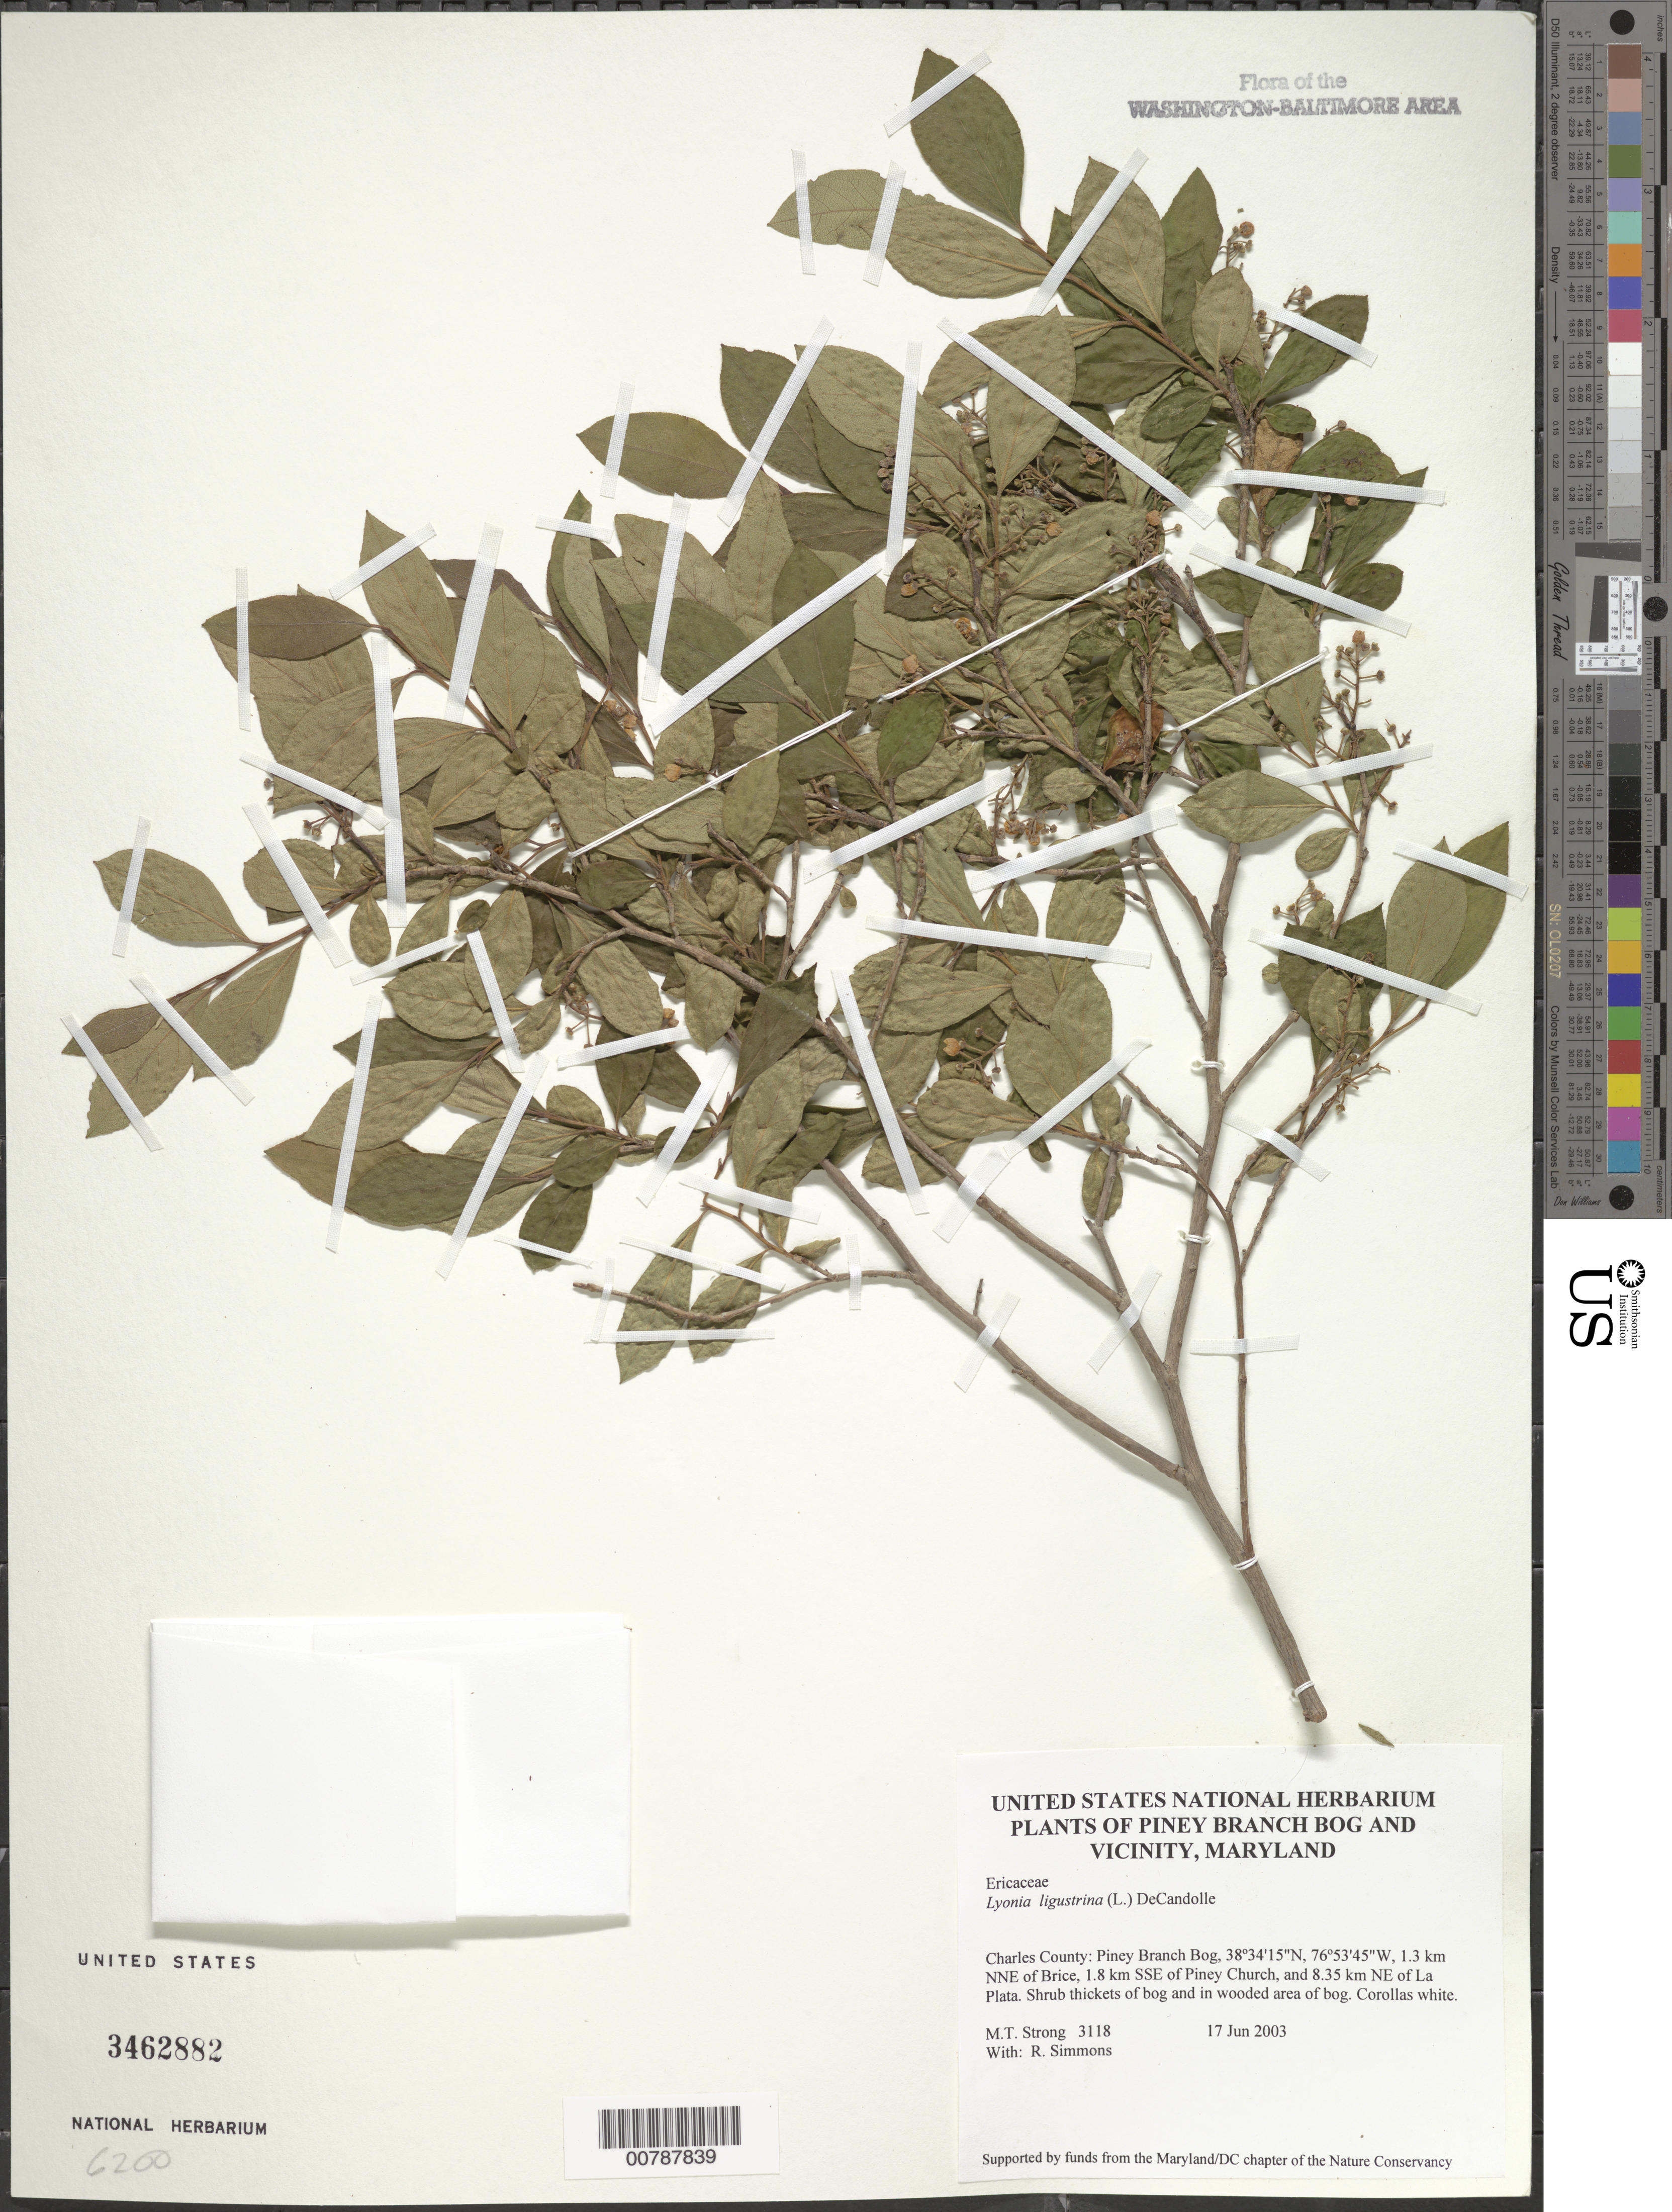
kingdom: Plantae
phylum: Tracheophyta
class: Magnoliopsida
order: Ericales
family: Ericaceae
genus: Lyonia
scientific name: Lyonia ligustrina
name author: (L.) DC.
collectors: M. T. Strong & R. H. Simmons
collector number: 3118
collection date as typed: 17 Jun 2003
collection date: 2003-06-17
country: United States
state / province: Maryland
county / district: Charles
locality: Piney Branch Bog, 1.3 km NNE of Brice, 1.8 km SSE of Piney Church, and 8.35 km NE of La Plata.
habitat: Shrub thickets of bog and in wooded area of bog.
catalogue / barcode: US 3462882